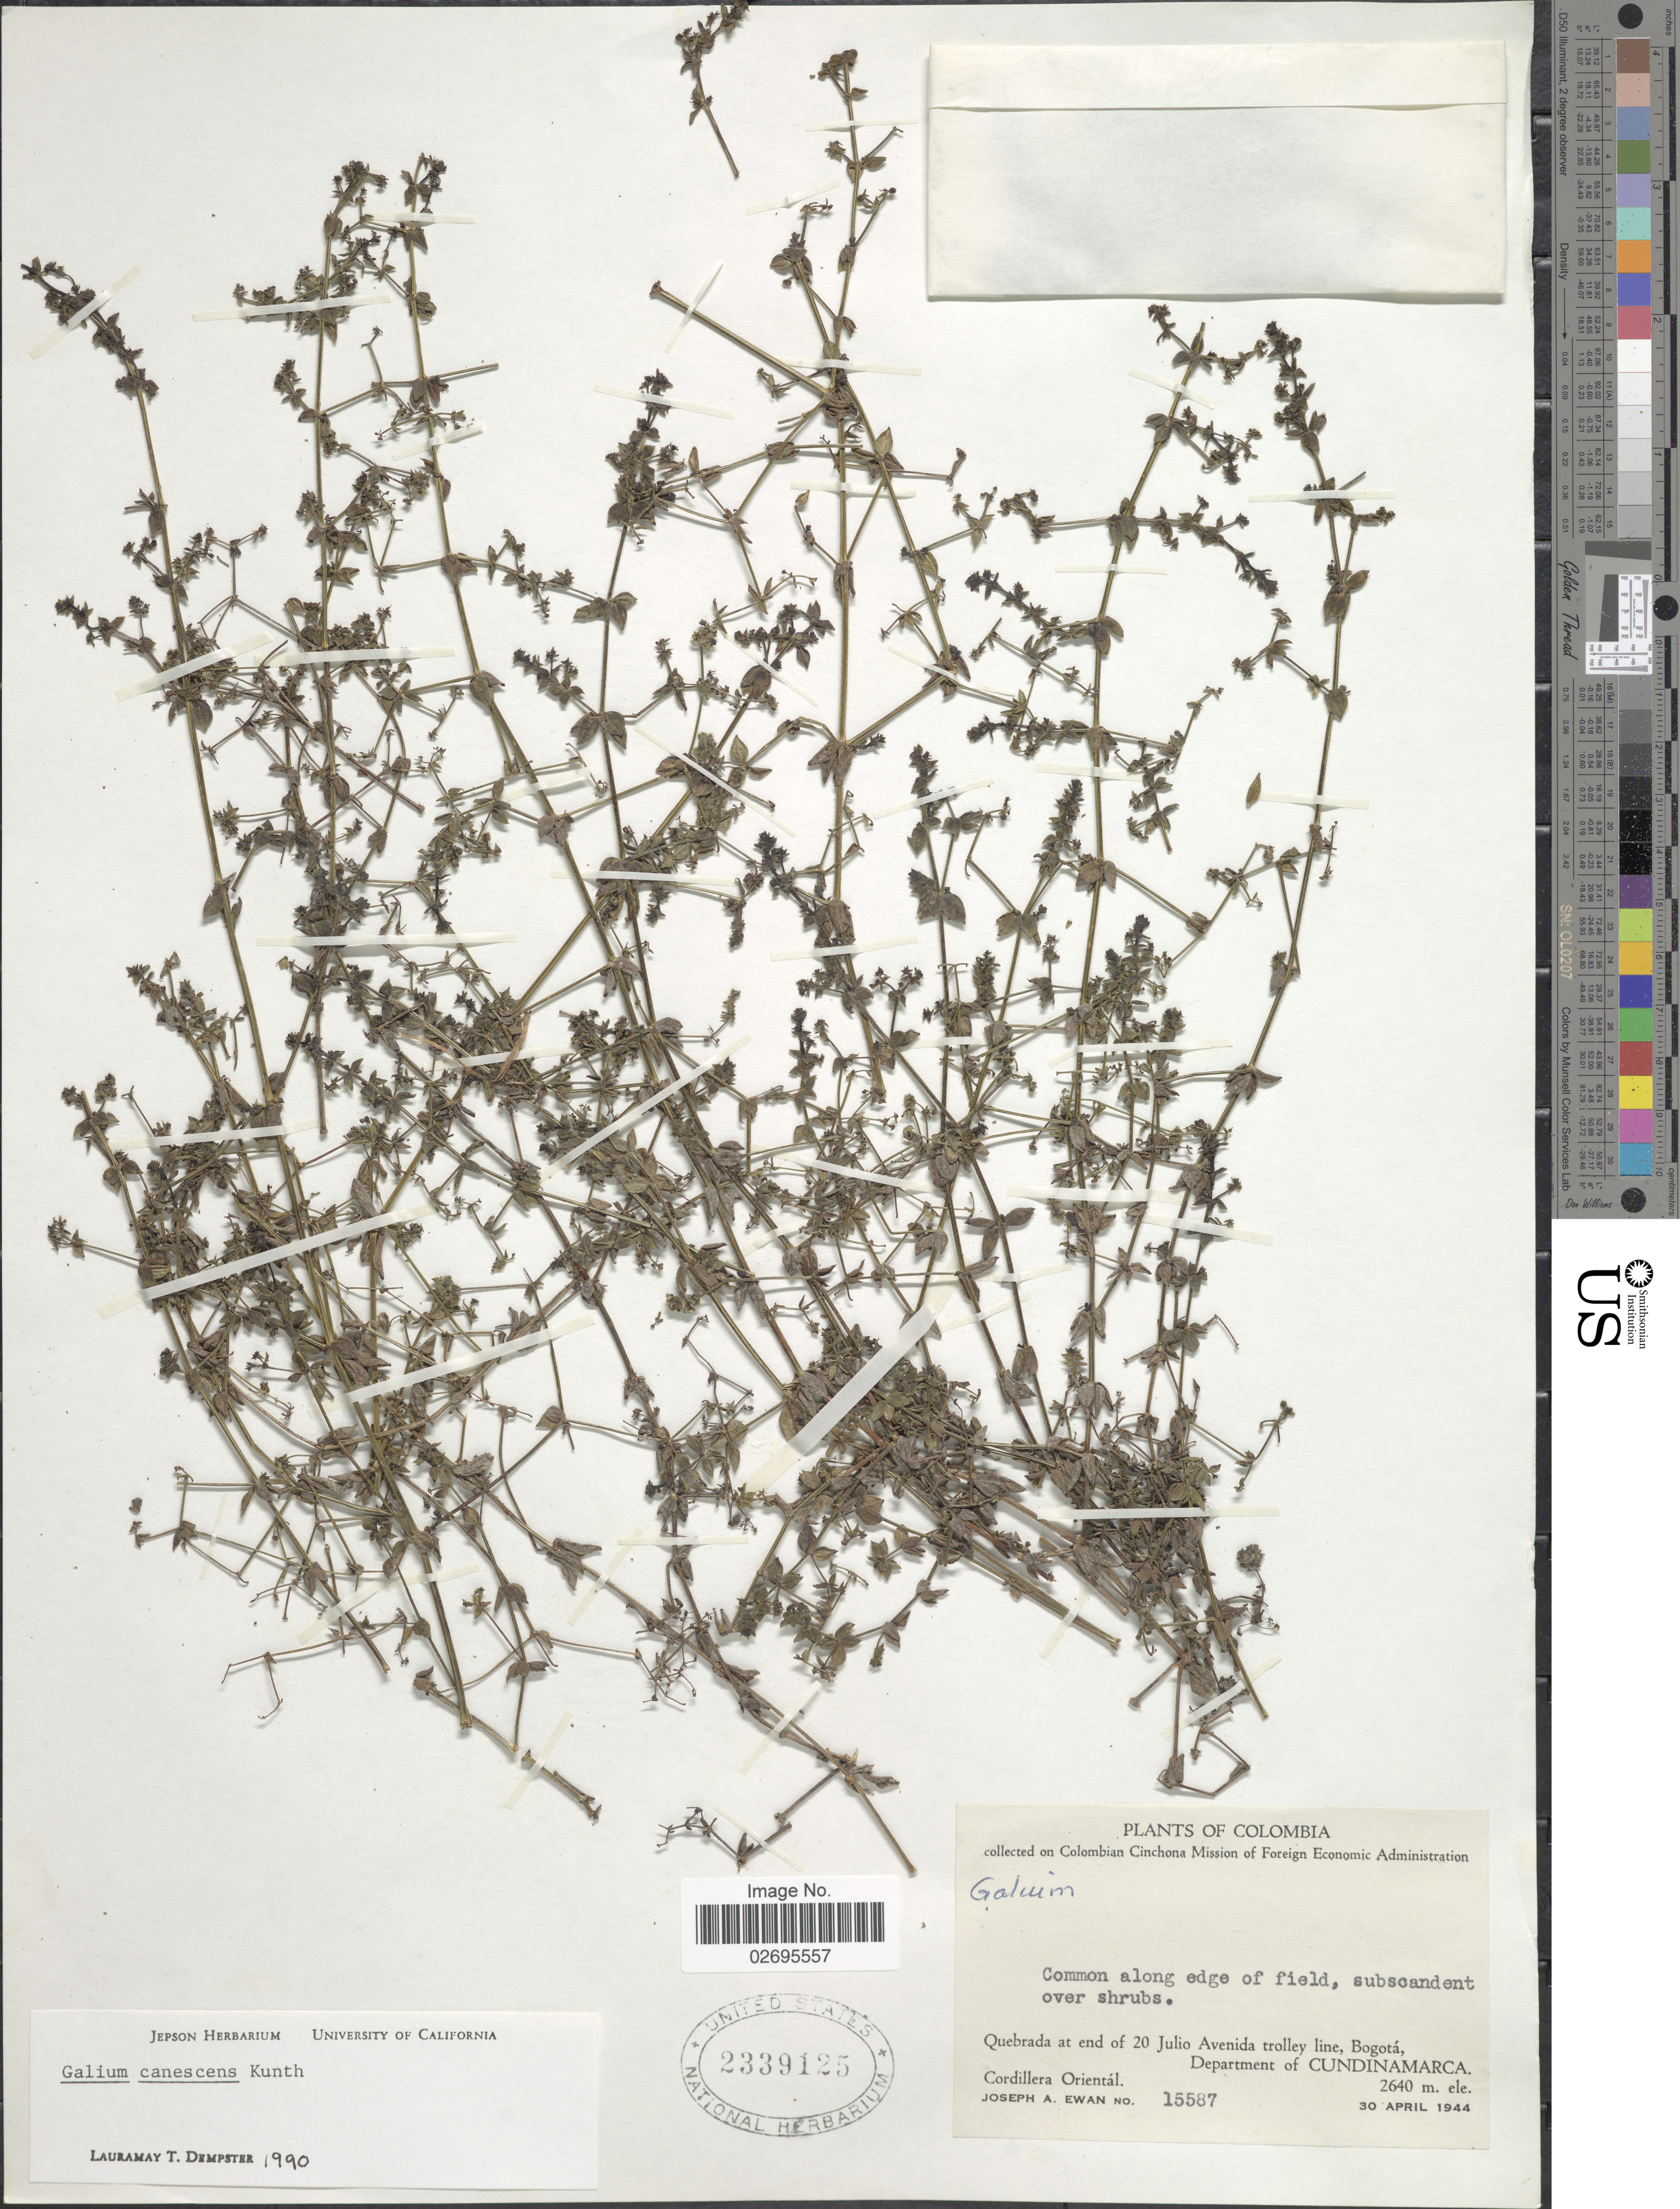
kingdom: Plantae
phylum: Tracheophyta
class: Magnoliopsida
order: Gentianales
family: Rubiaceae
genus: Galium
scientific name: Galium canescens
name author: Kunth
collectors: J. A. Ewan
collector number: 15587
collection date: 1944-04-30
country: Colombia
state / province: Cundinamarca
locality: Common along edge of field, Quebrada at end of 20 Julio Avenida trolley line, Bogotá, Department of Cundinamarca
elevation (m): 2640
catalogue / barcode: US 2339125